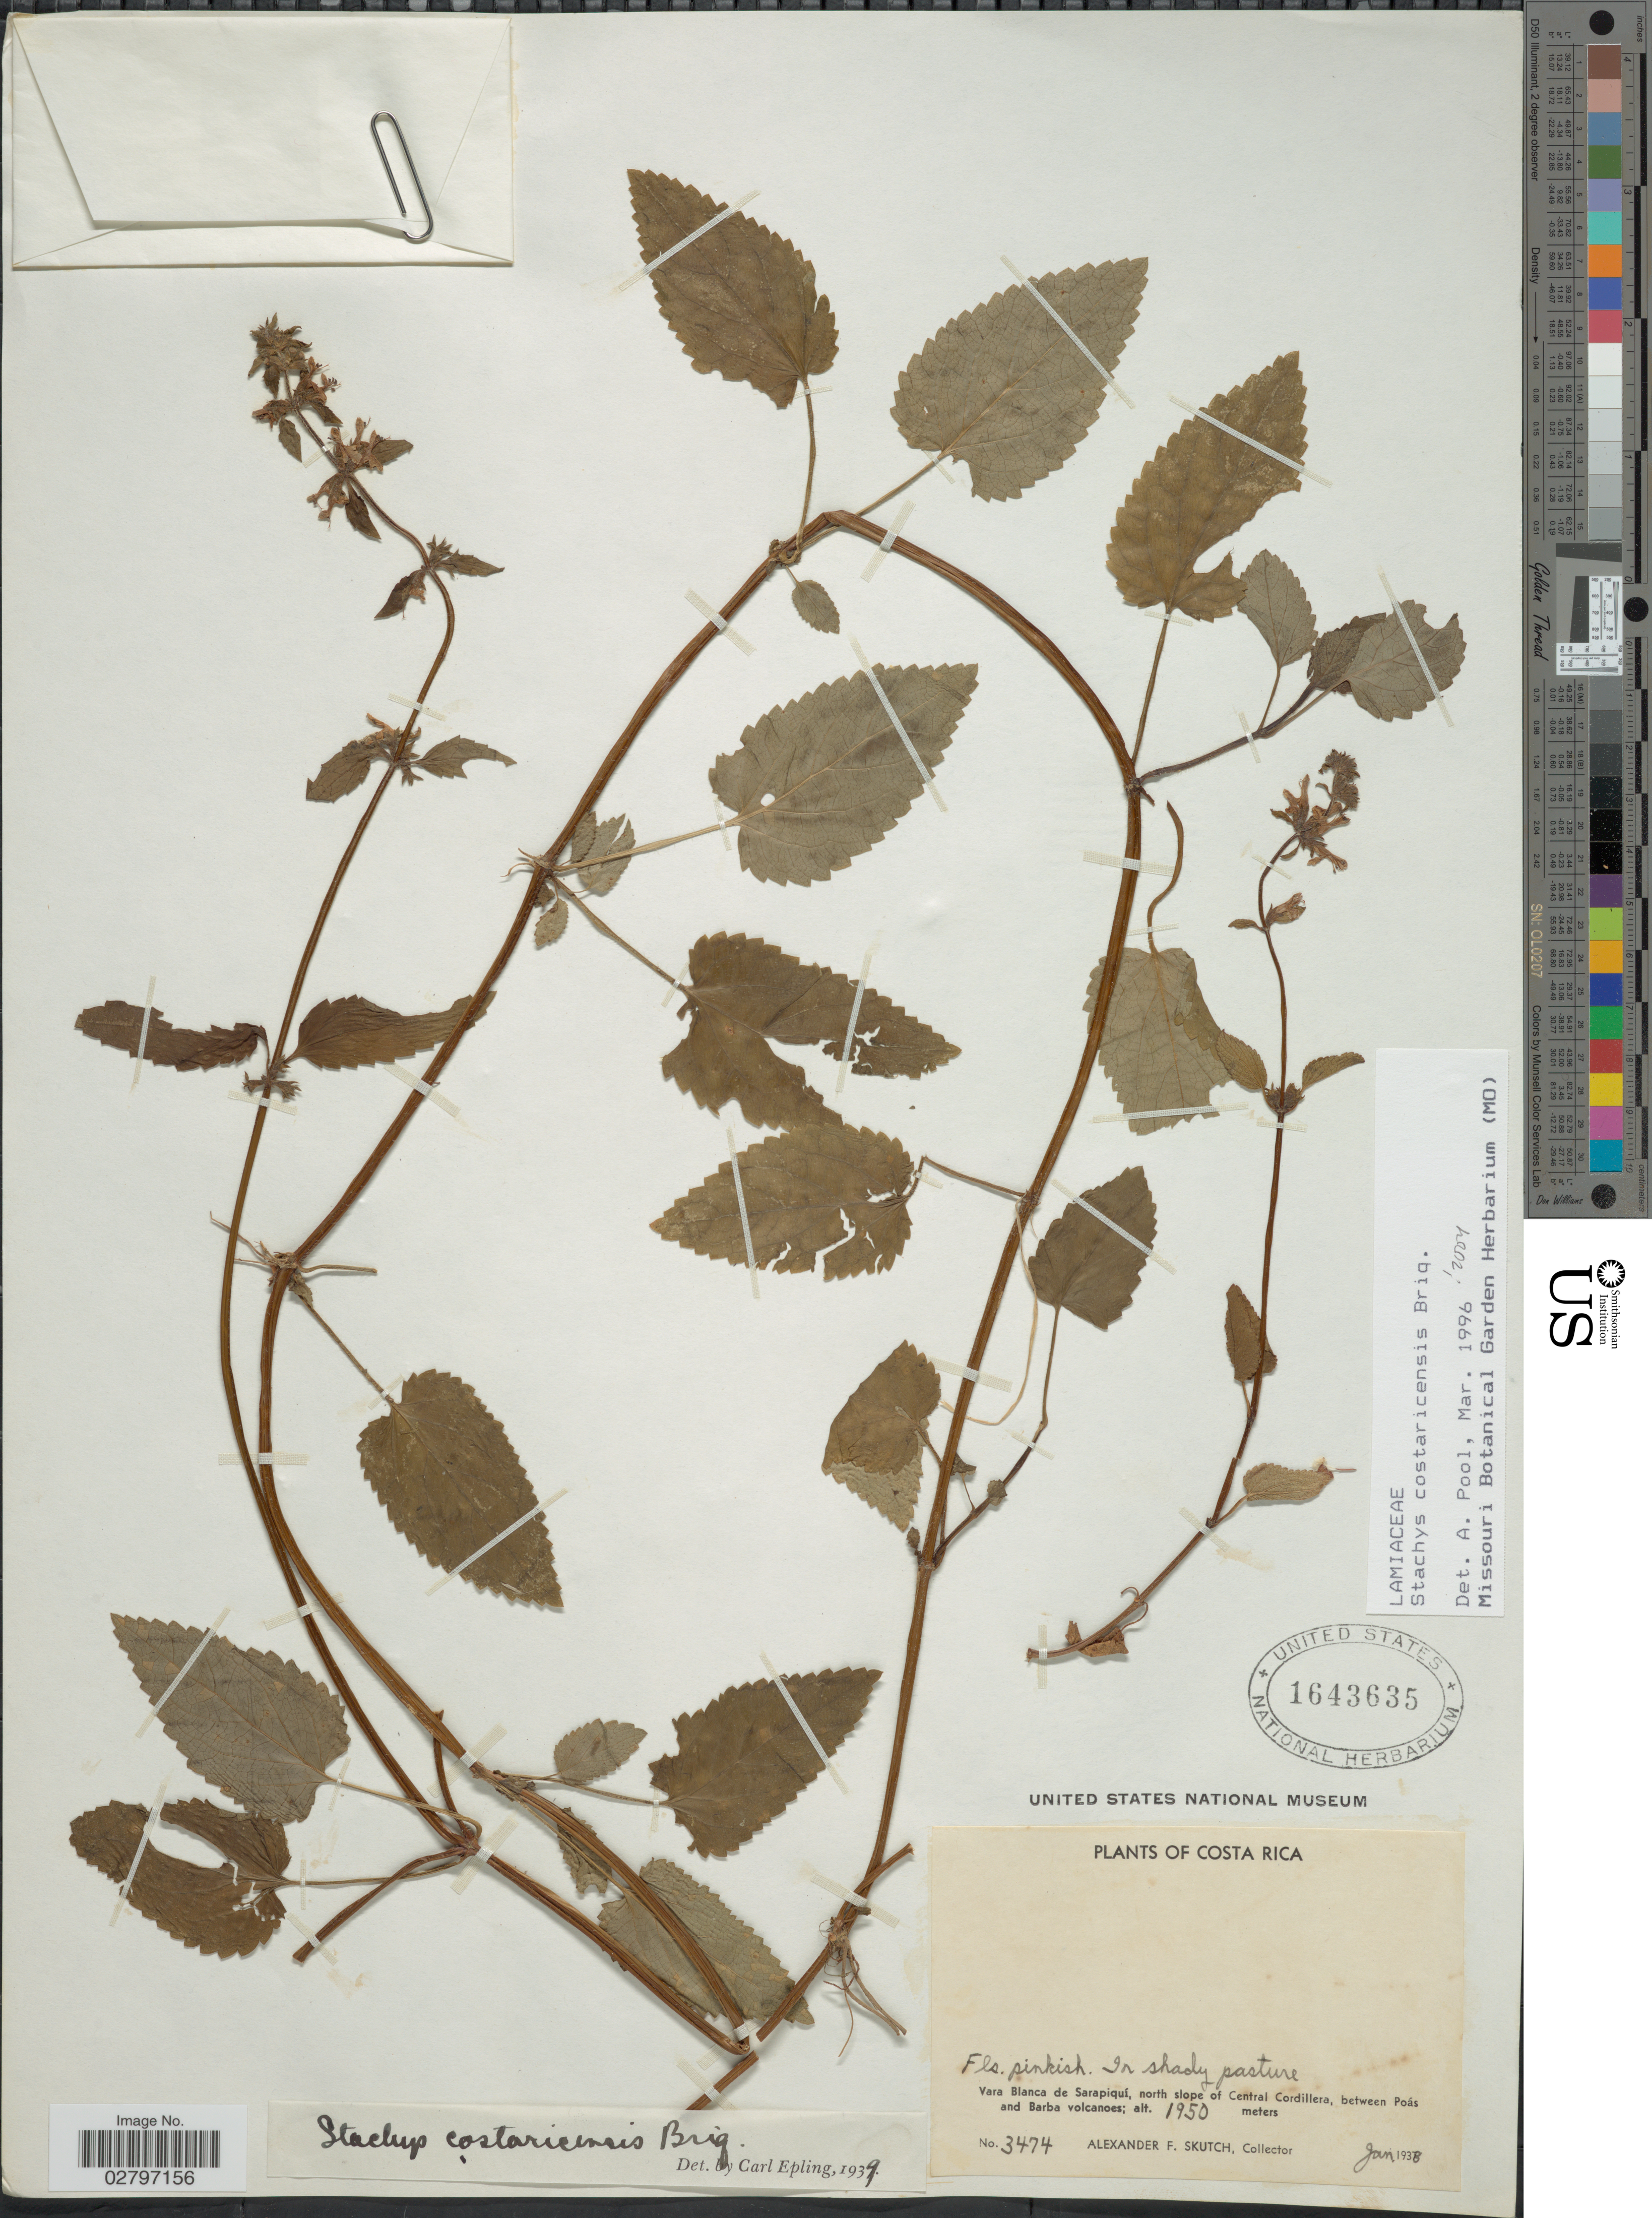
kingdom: Plantae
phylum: Tracheophyta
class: Magnoliopsida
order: Lamiales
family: Lamiaceae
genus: Stachys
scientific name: Stachys costaricensis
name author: Briq.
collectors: A. F. Skutch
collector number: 3474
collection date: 1938-01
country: Costa Rica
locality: Vara Blanca de Sarapiquí, north slope of Central Cordillera, between Poás and Barba volcanoes.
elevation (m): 1950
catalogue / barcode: US 1643635